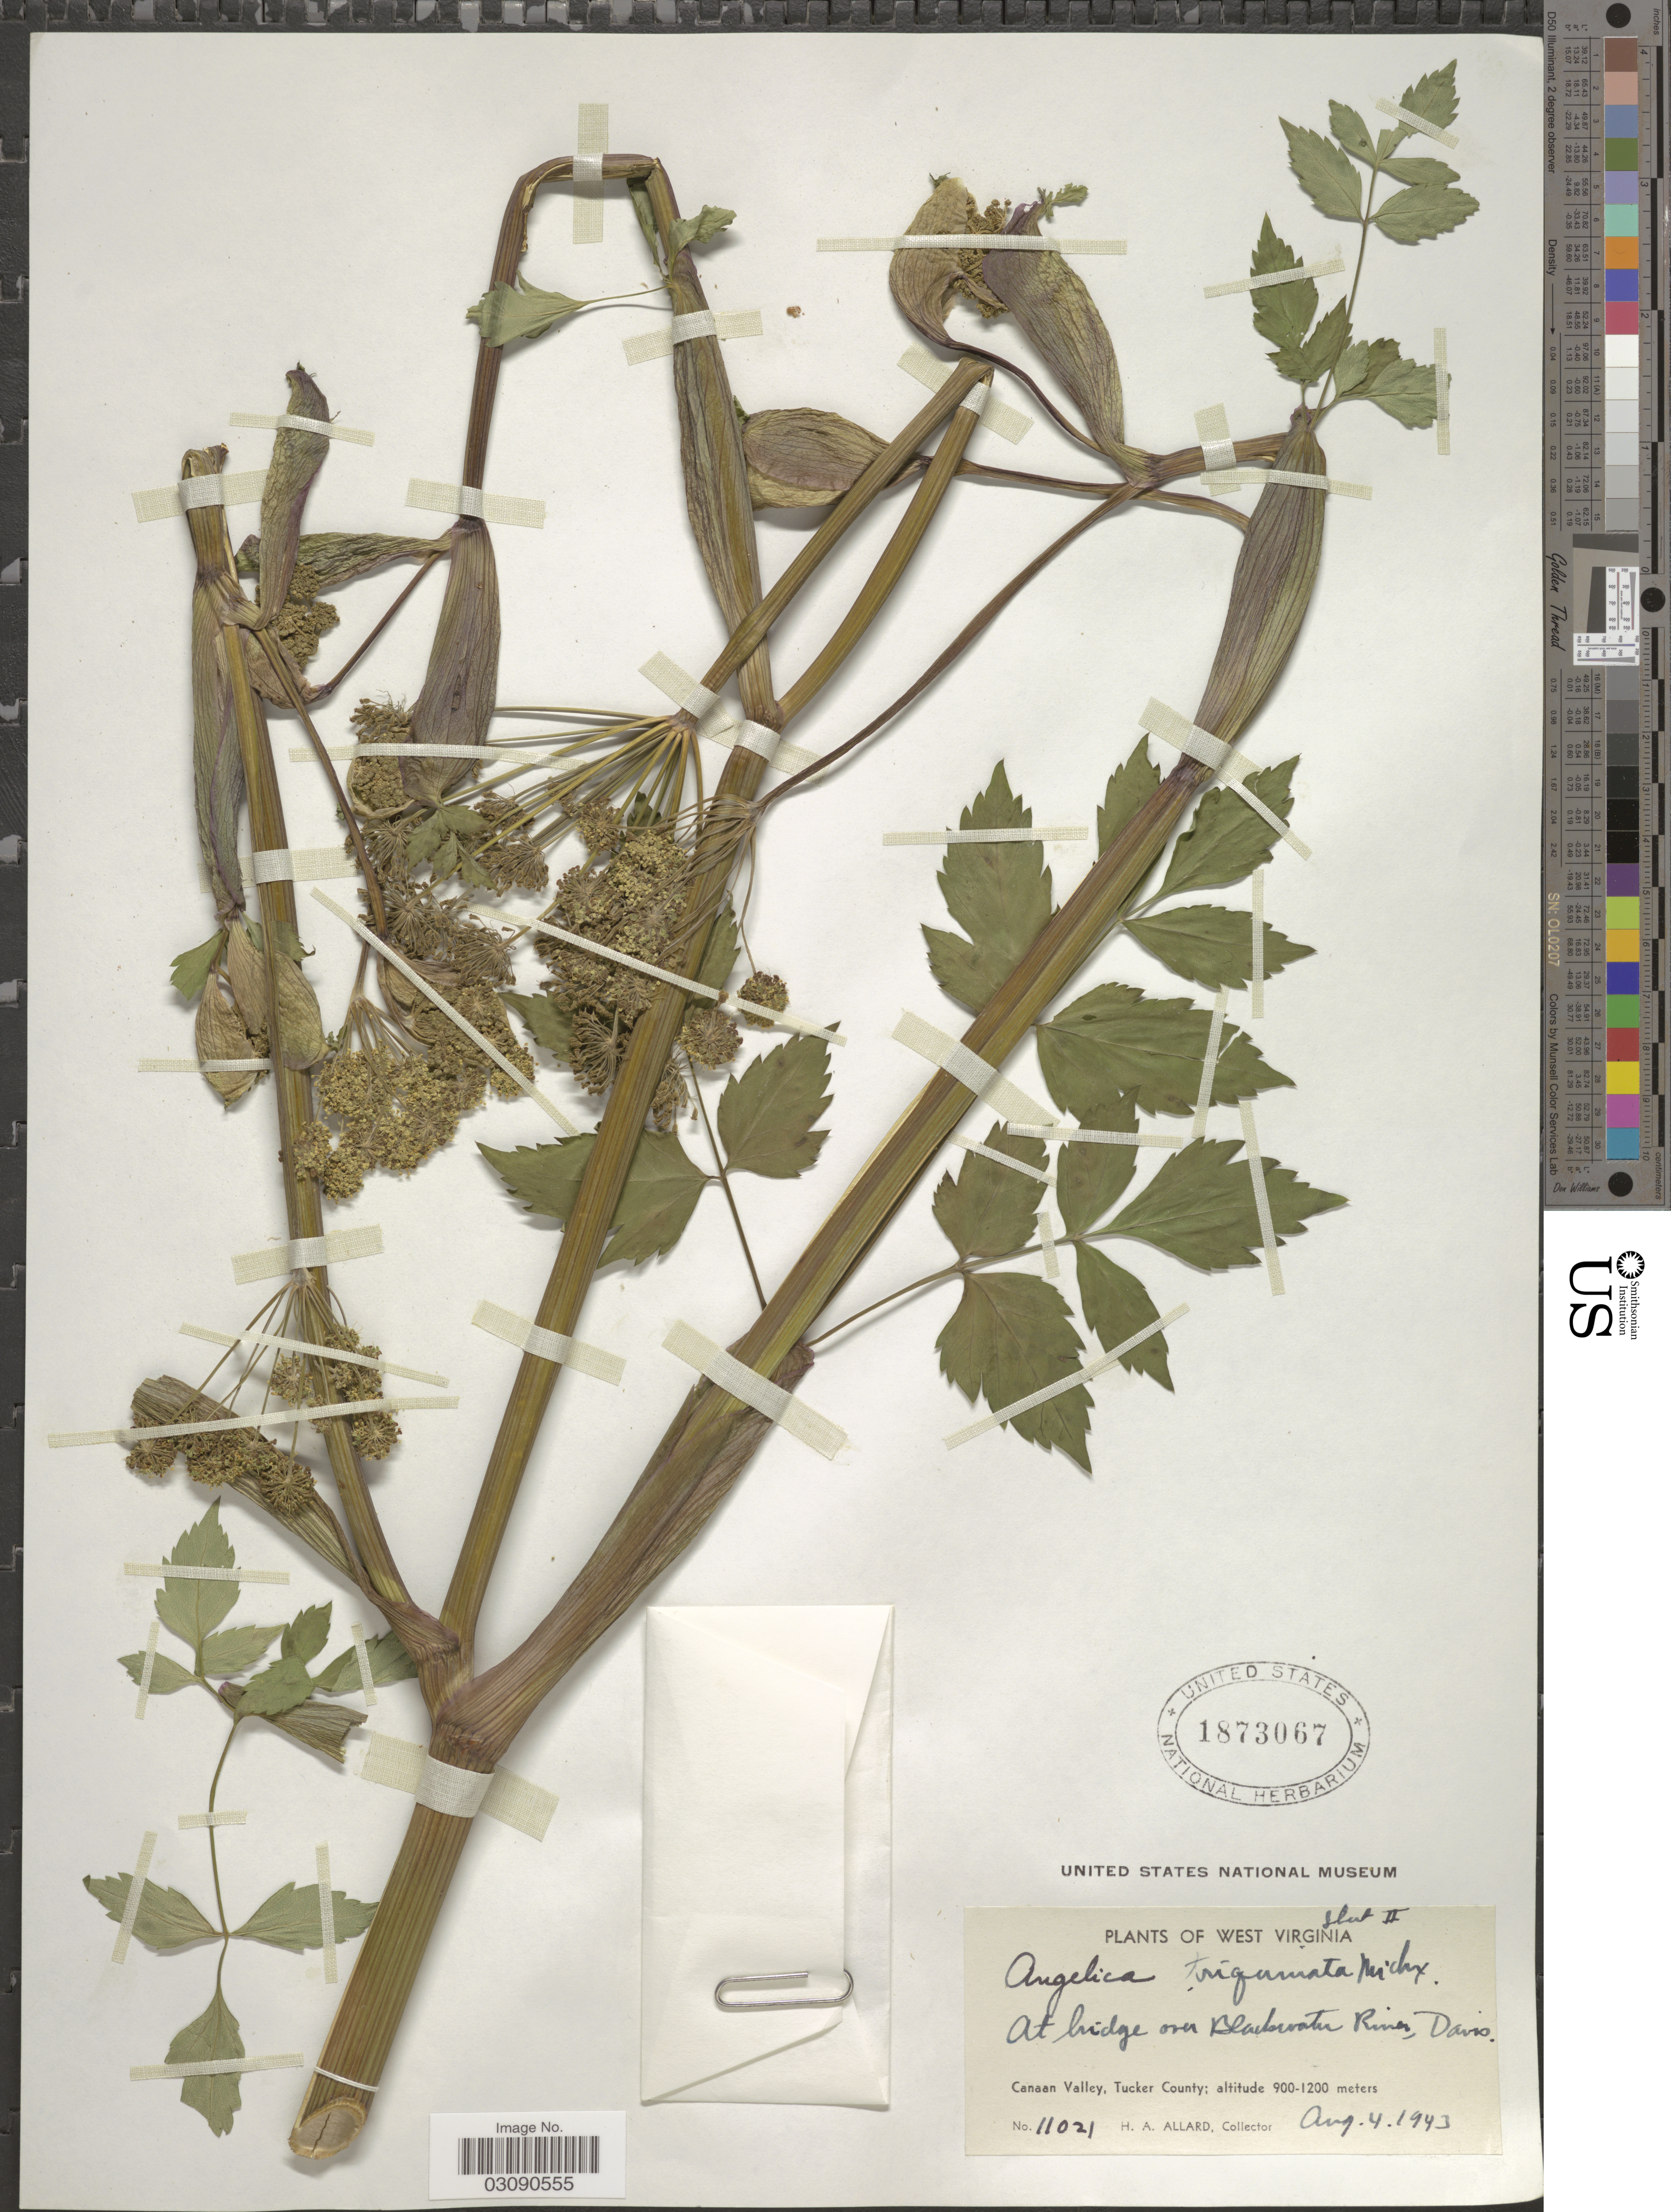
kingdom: Plantae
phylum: Tracheophyta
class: Magnoliopsida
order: Apiales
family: Apiaceae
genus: Angelica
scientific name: Angelica triquinata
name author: Michx.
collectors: H. A. Allard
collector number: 11021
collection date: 1943-08-04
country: United States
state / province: West Virginia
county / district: Tucker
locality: At bridge over Blackwater River, Davis. Canaan Valley, Tucker County.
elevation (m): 900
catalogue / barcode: US 1873067